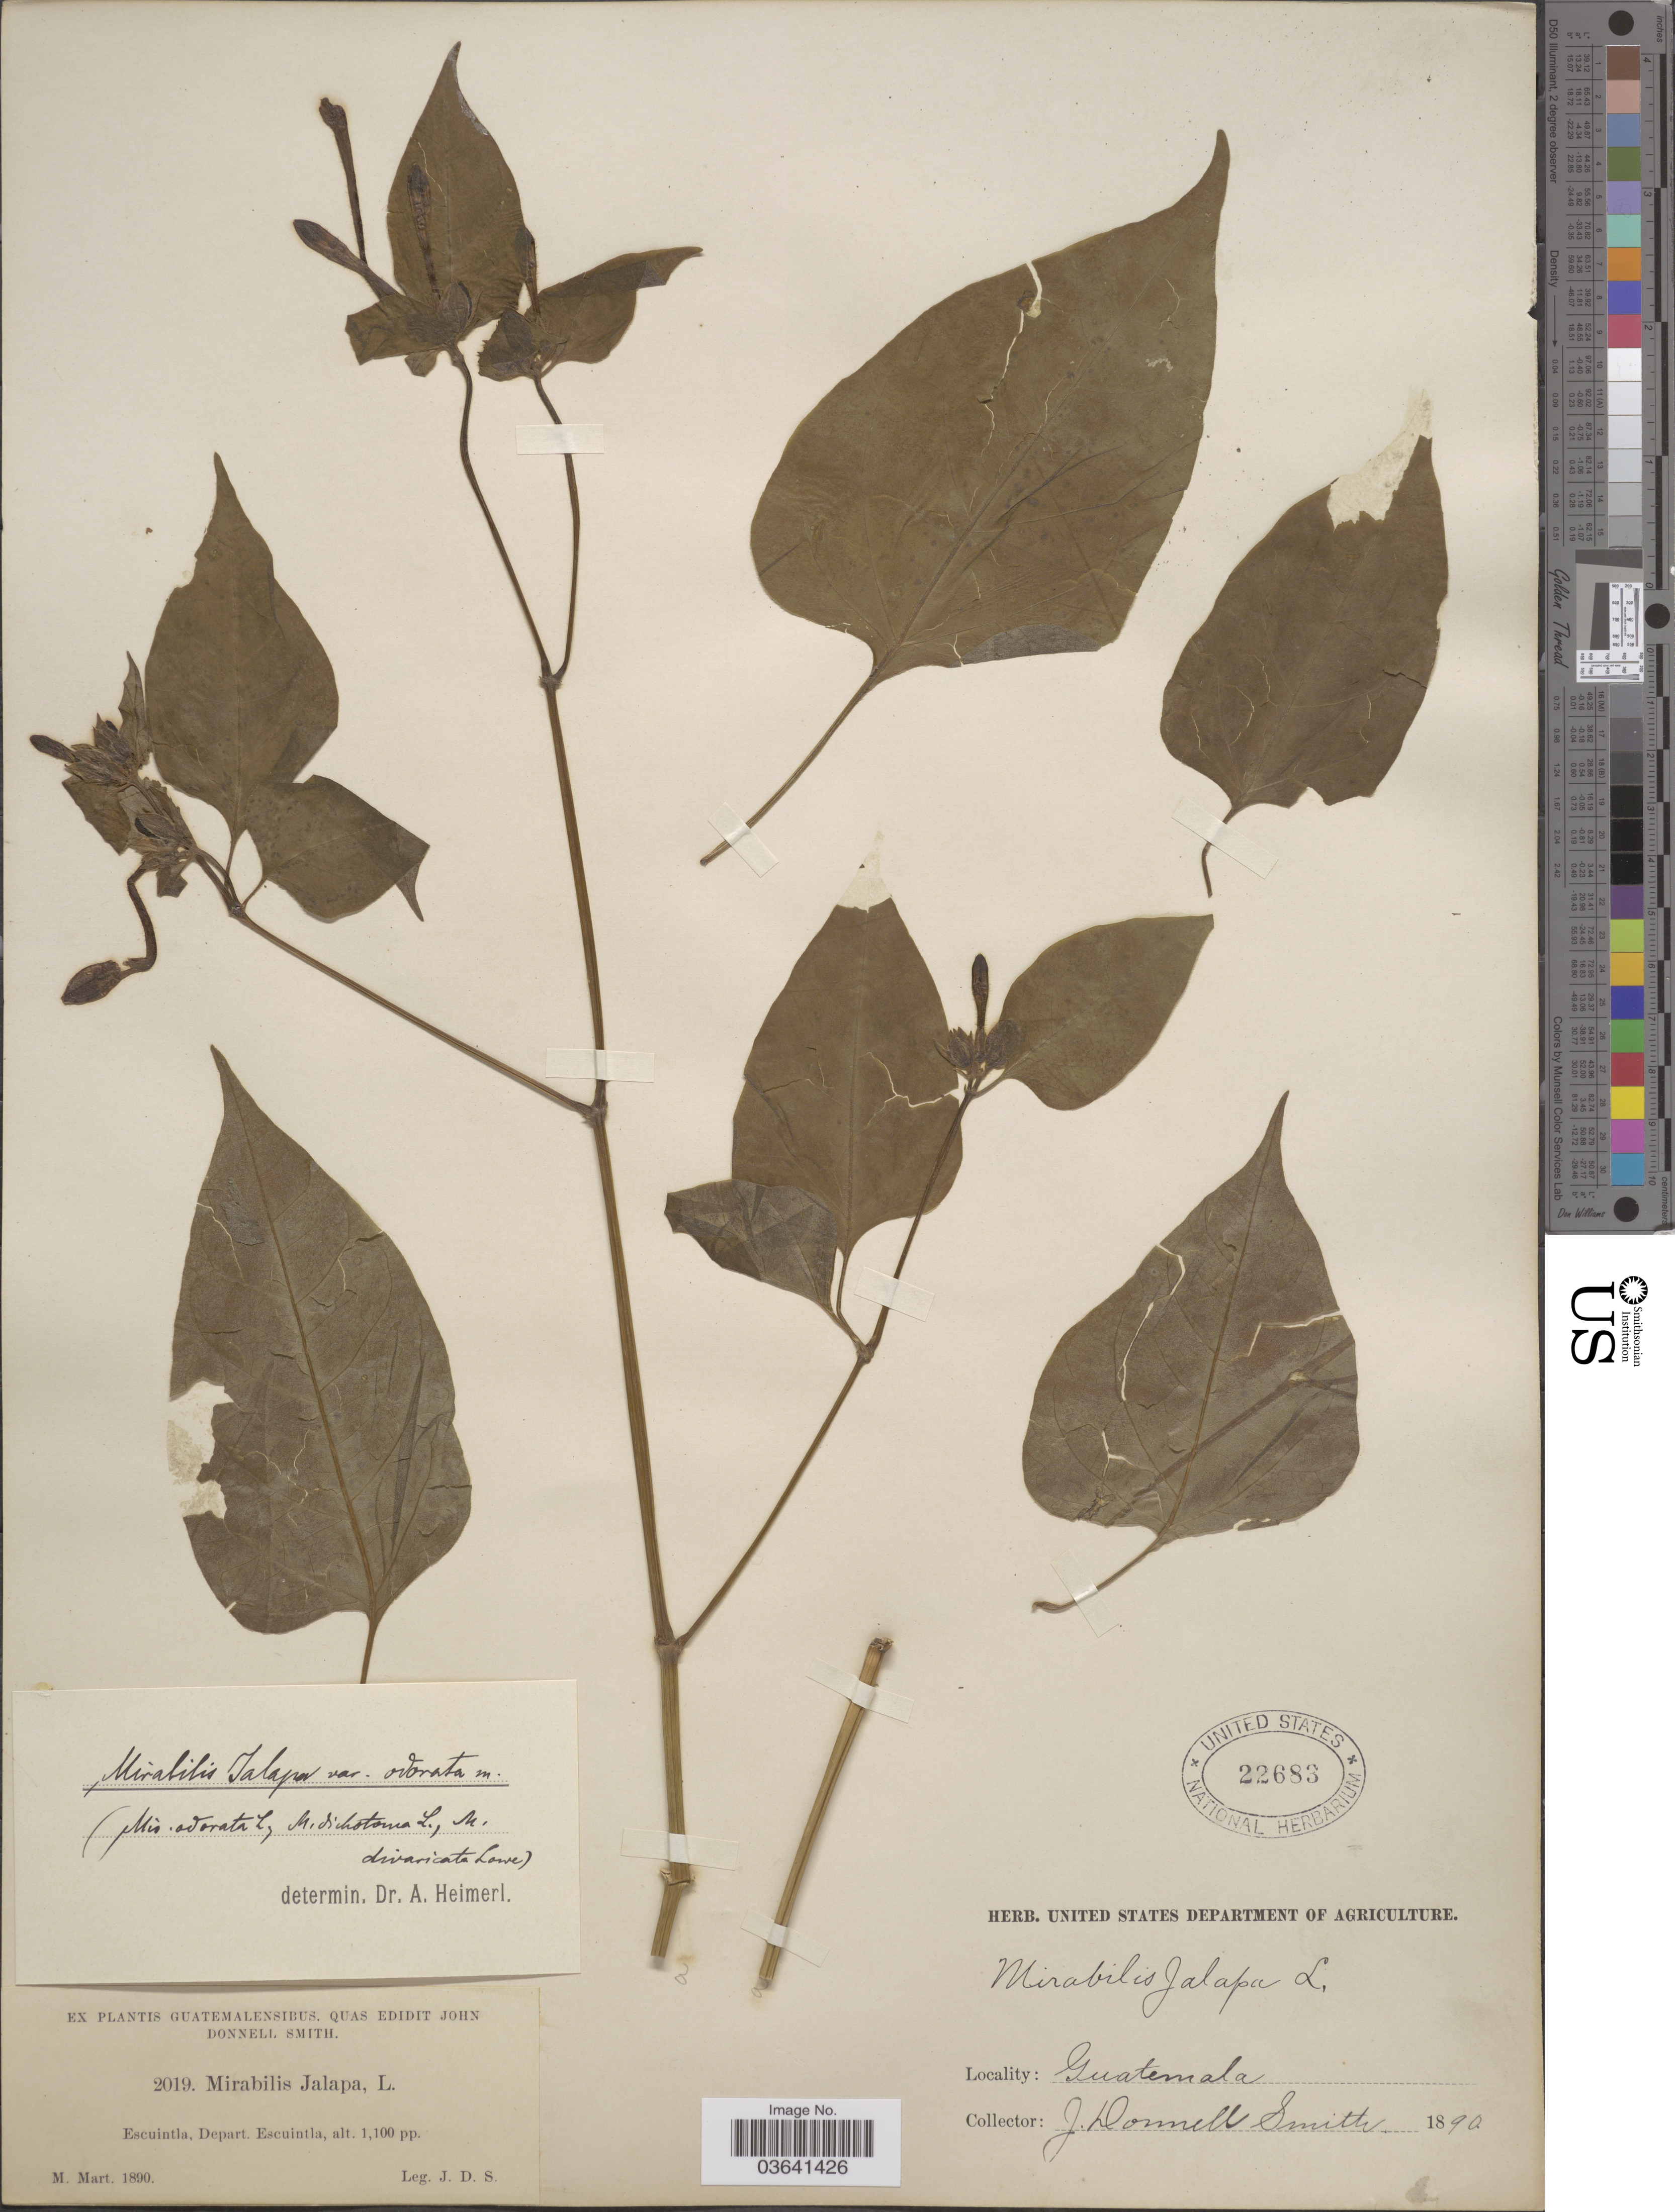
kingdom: Plantae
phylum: Tracheophyta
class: Magnoliopsida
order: Caryophyllales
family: Nyctaginaceae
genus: Mirabilis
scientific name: Mirabilis jalapa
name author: L.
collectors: J. Donnell Smith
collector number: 2019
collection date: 1890-03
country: Guatemala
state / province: Escuintla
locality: Escuintla, Depart. Escuintla.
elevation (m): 335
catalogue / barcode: US 22683